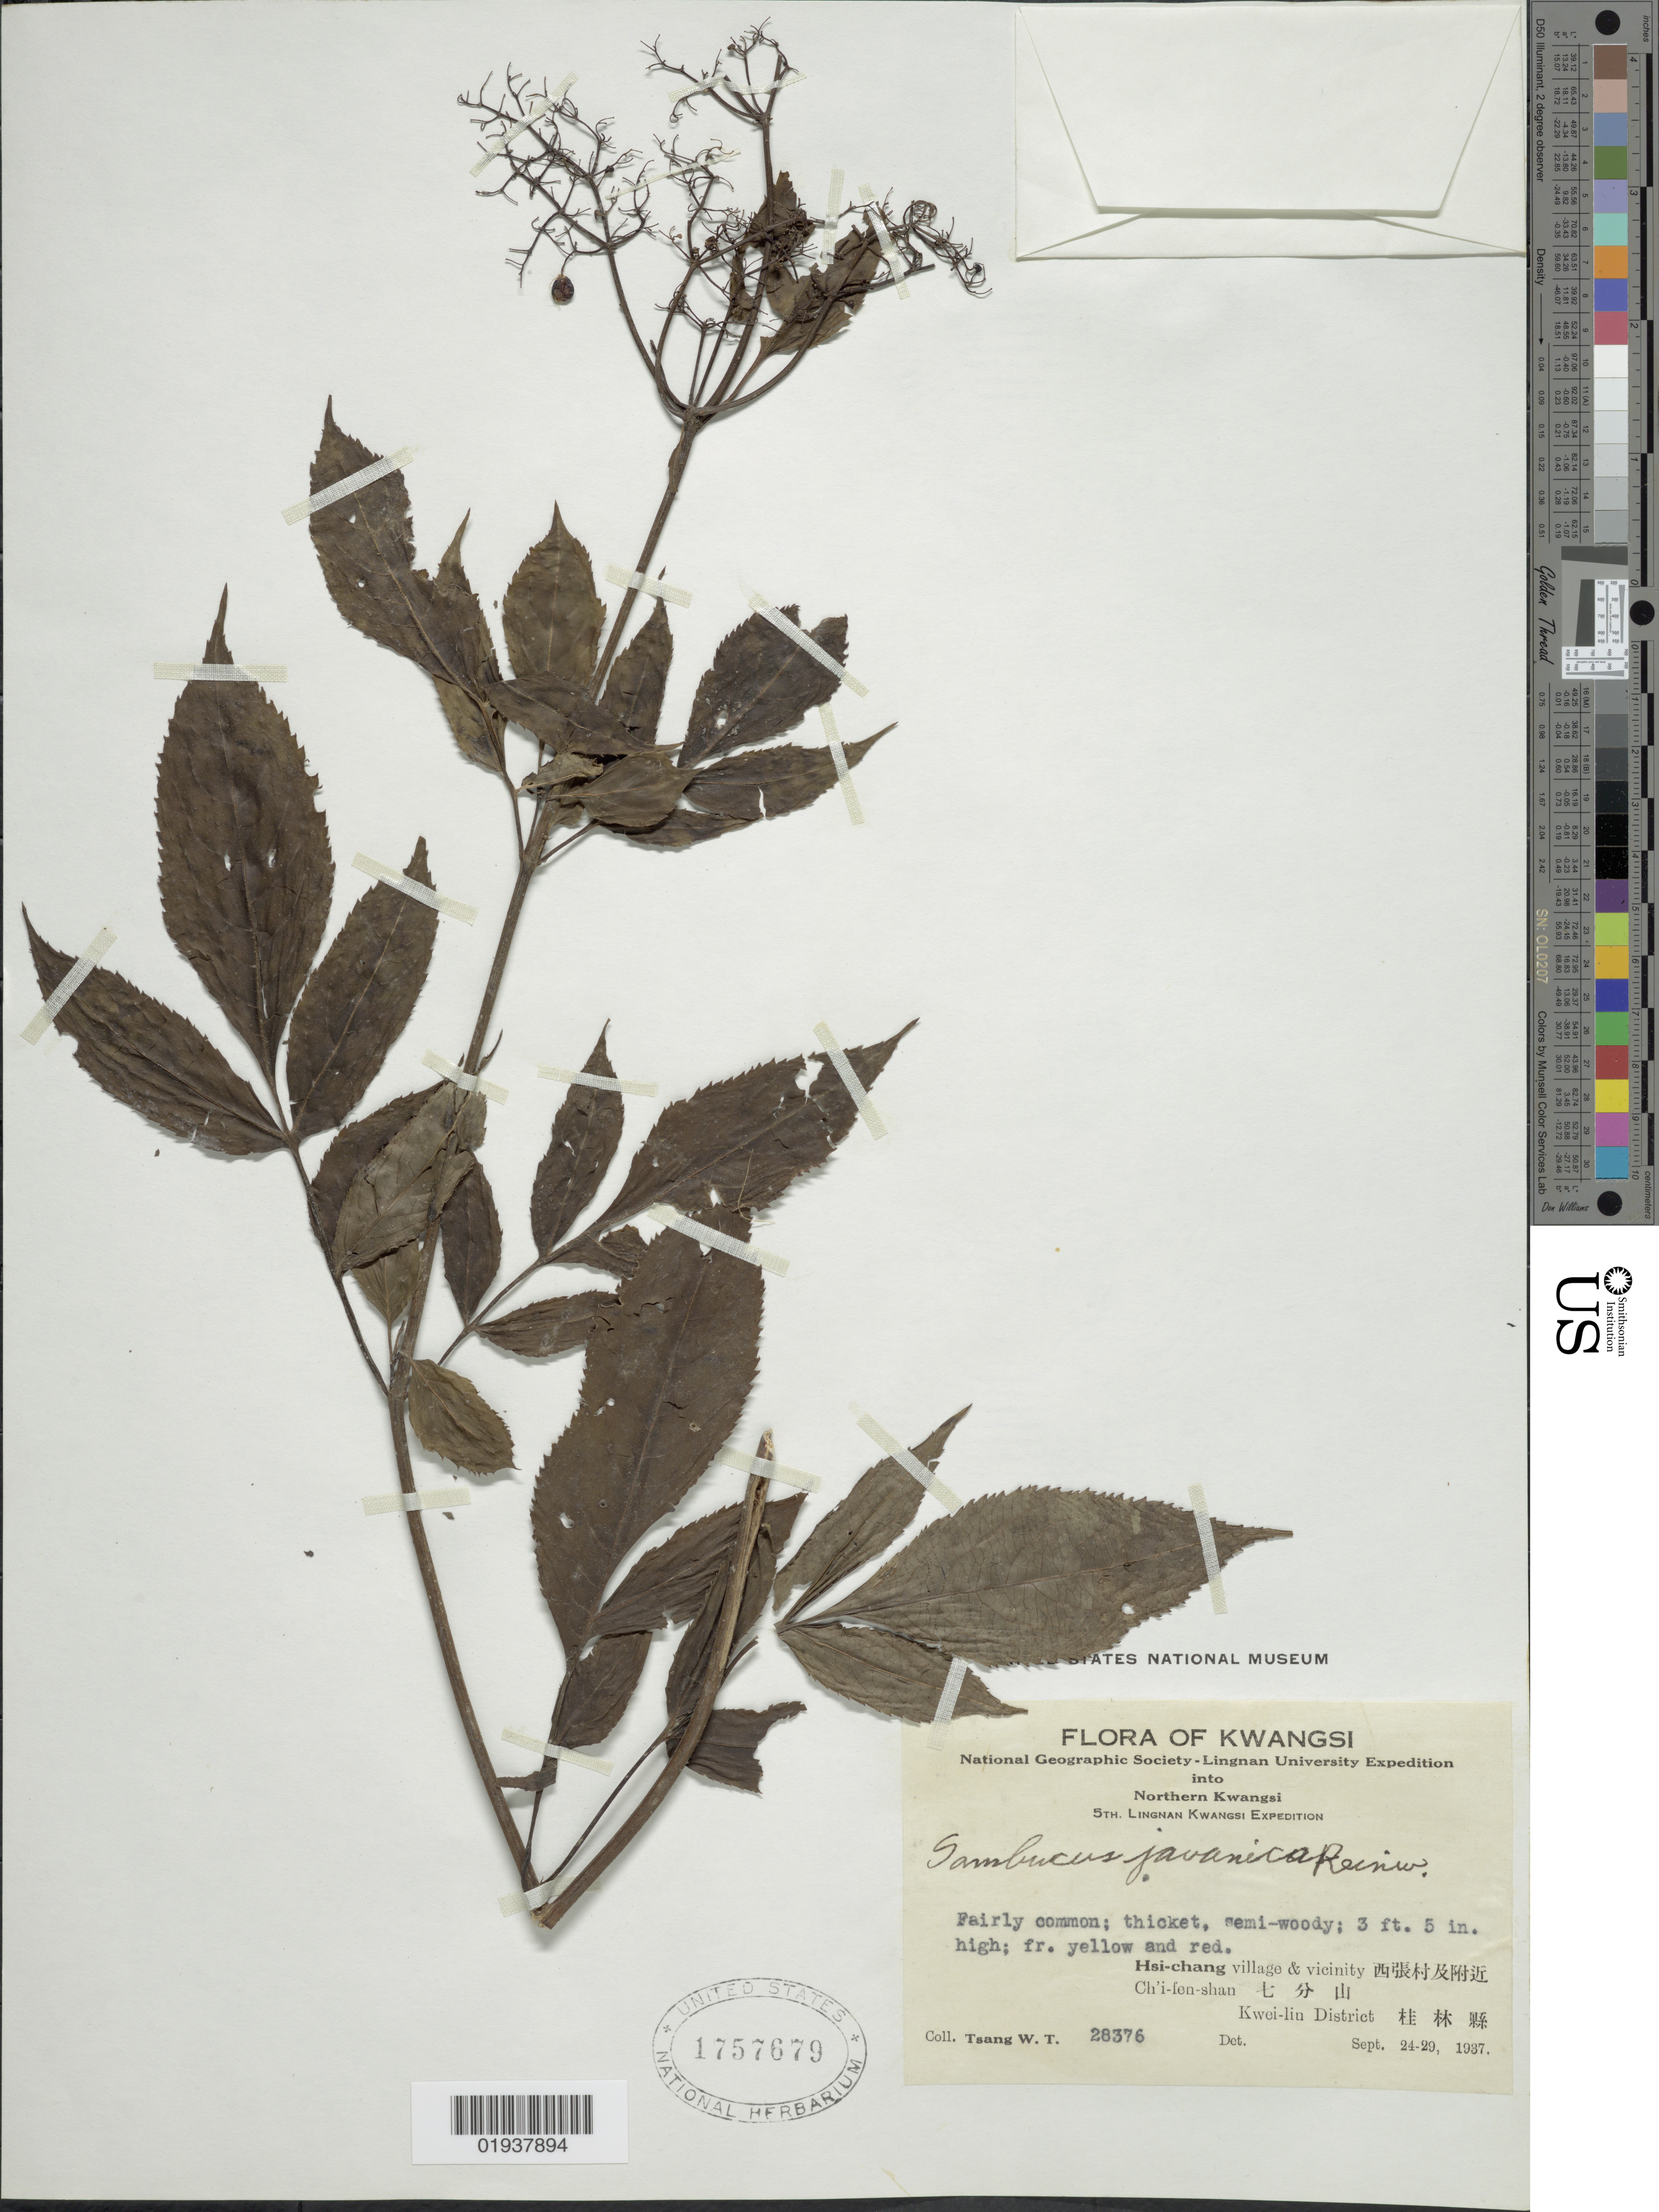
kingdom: Plantae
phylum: Tracheophyta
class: Magnoliopsida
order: Dipsacales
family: Viburnaceae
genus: Sambucus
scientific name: Sambucus javanica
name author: Blume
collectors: W. T. Tsang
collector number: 28376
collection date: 1937-09-24/1937-09-29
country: China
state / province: Guangxi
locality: Kwangsi. Northern Kwangsi. Hsi-chang village & vicinity X, Ch'i-fen-shan. X, Kwei-lin District X.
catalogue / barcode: US 1757679